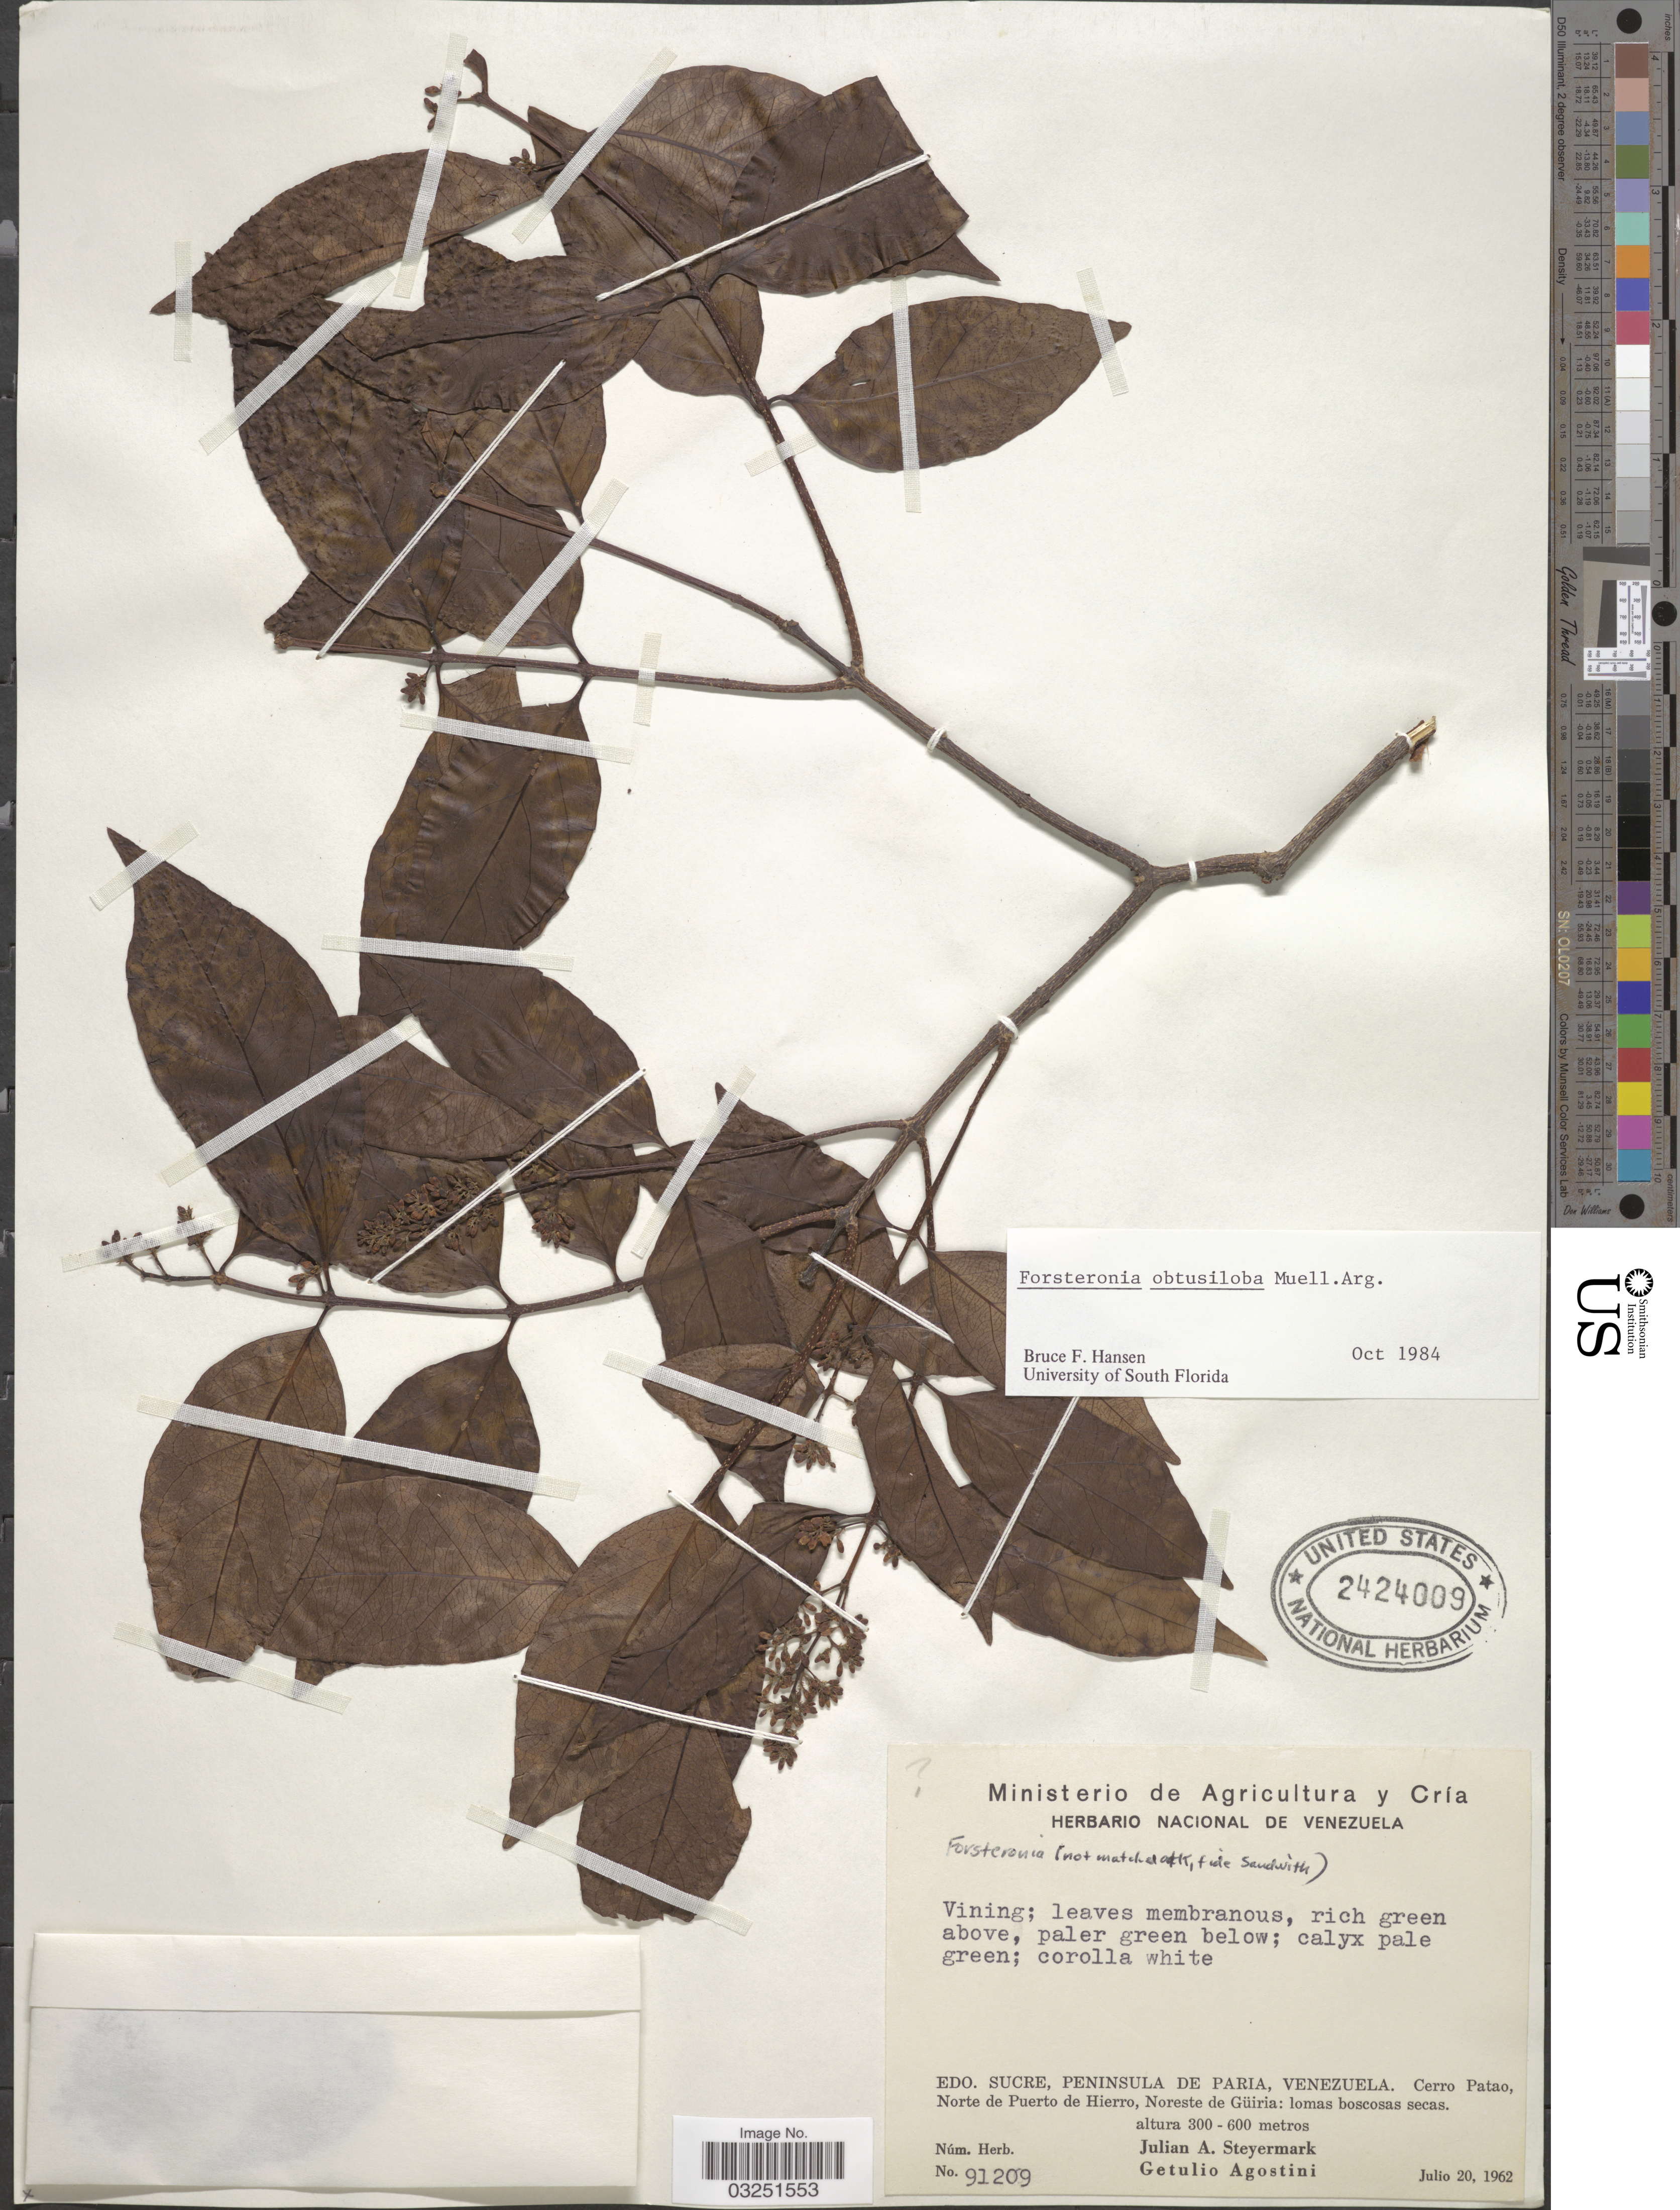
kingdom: Plantae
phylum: Tracheophyta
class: Magnoliopsida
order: Gentianales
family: Apocynaceae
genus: Forsteronia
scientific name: Forsteronia obtusiloba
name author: Müll. Arg.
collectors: J. Steyermark & G. Agostini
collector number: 91209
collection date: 1962-07-20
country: Venezuela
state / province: Sucre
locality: Edo. Sucre, Peninsula de Paria. Cerro Patao, Norte de Puerto de Hierro, Noreste de Güiria.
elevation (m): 300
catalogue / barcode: US 2424009